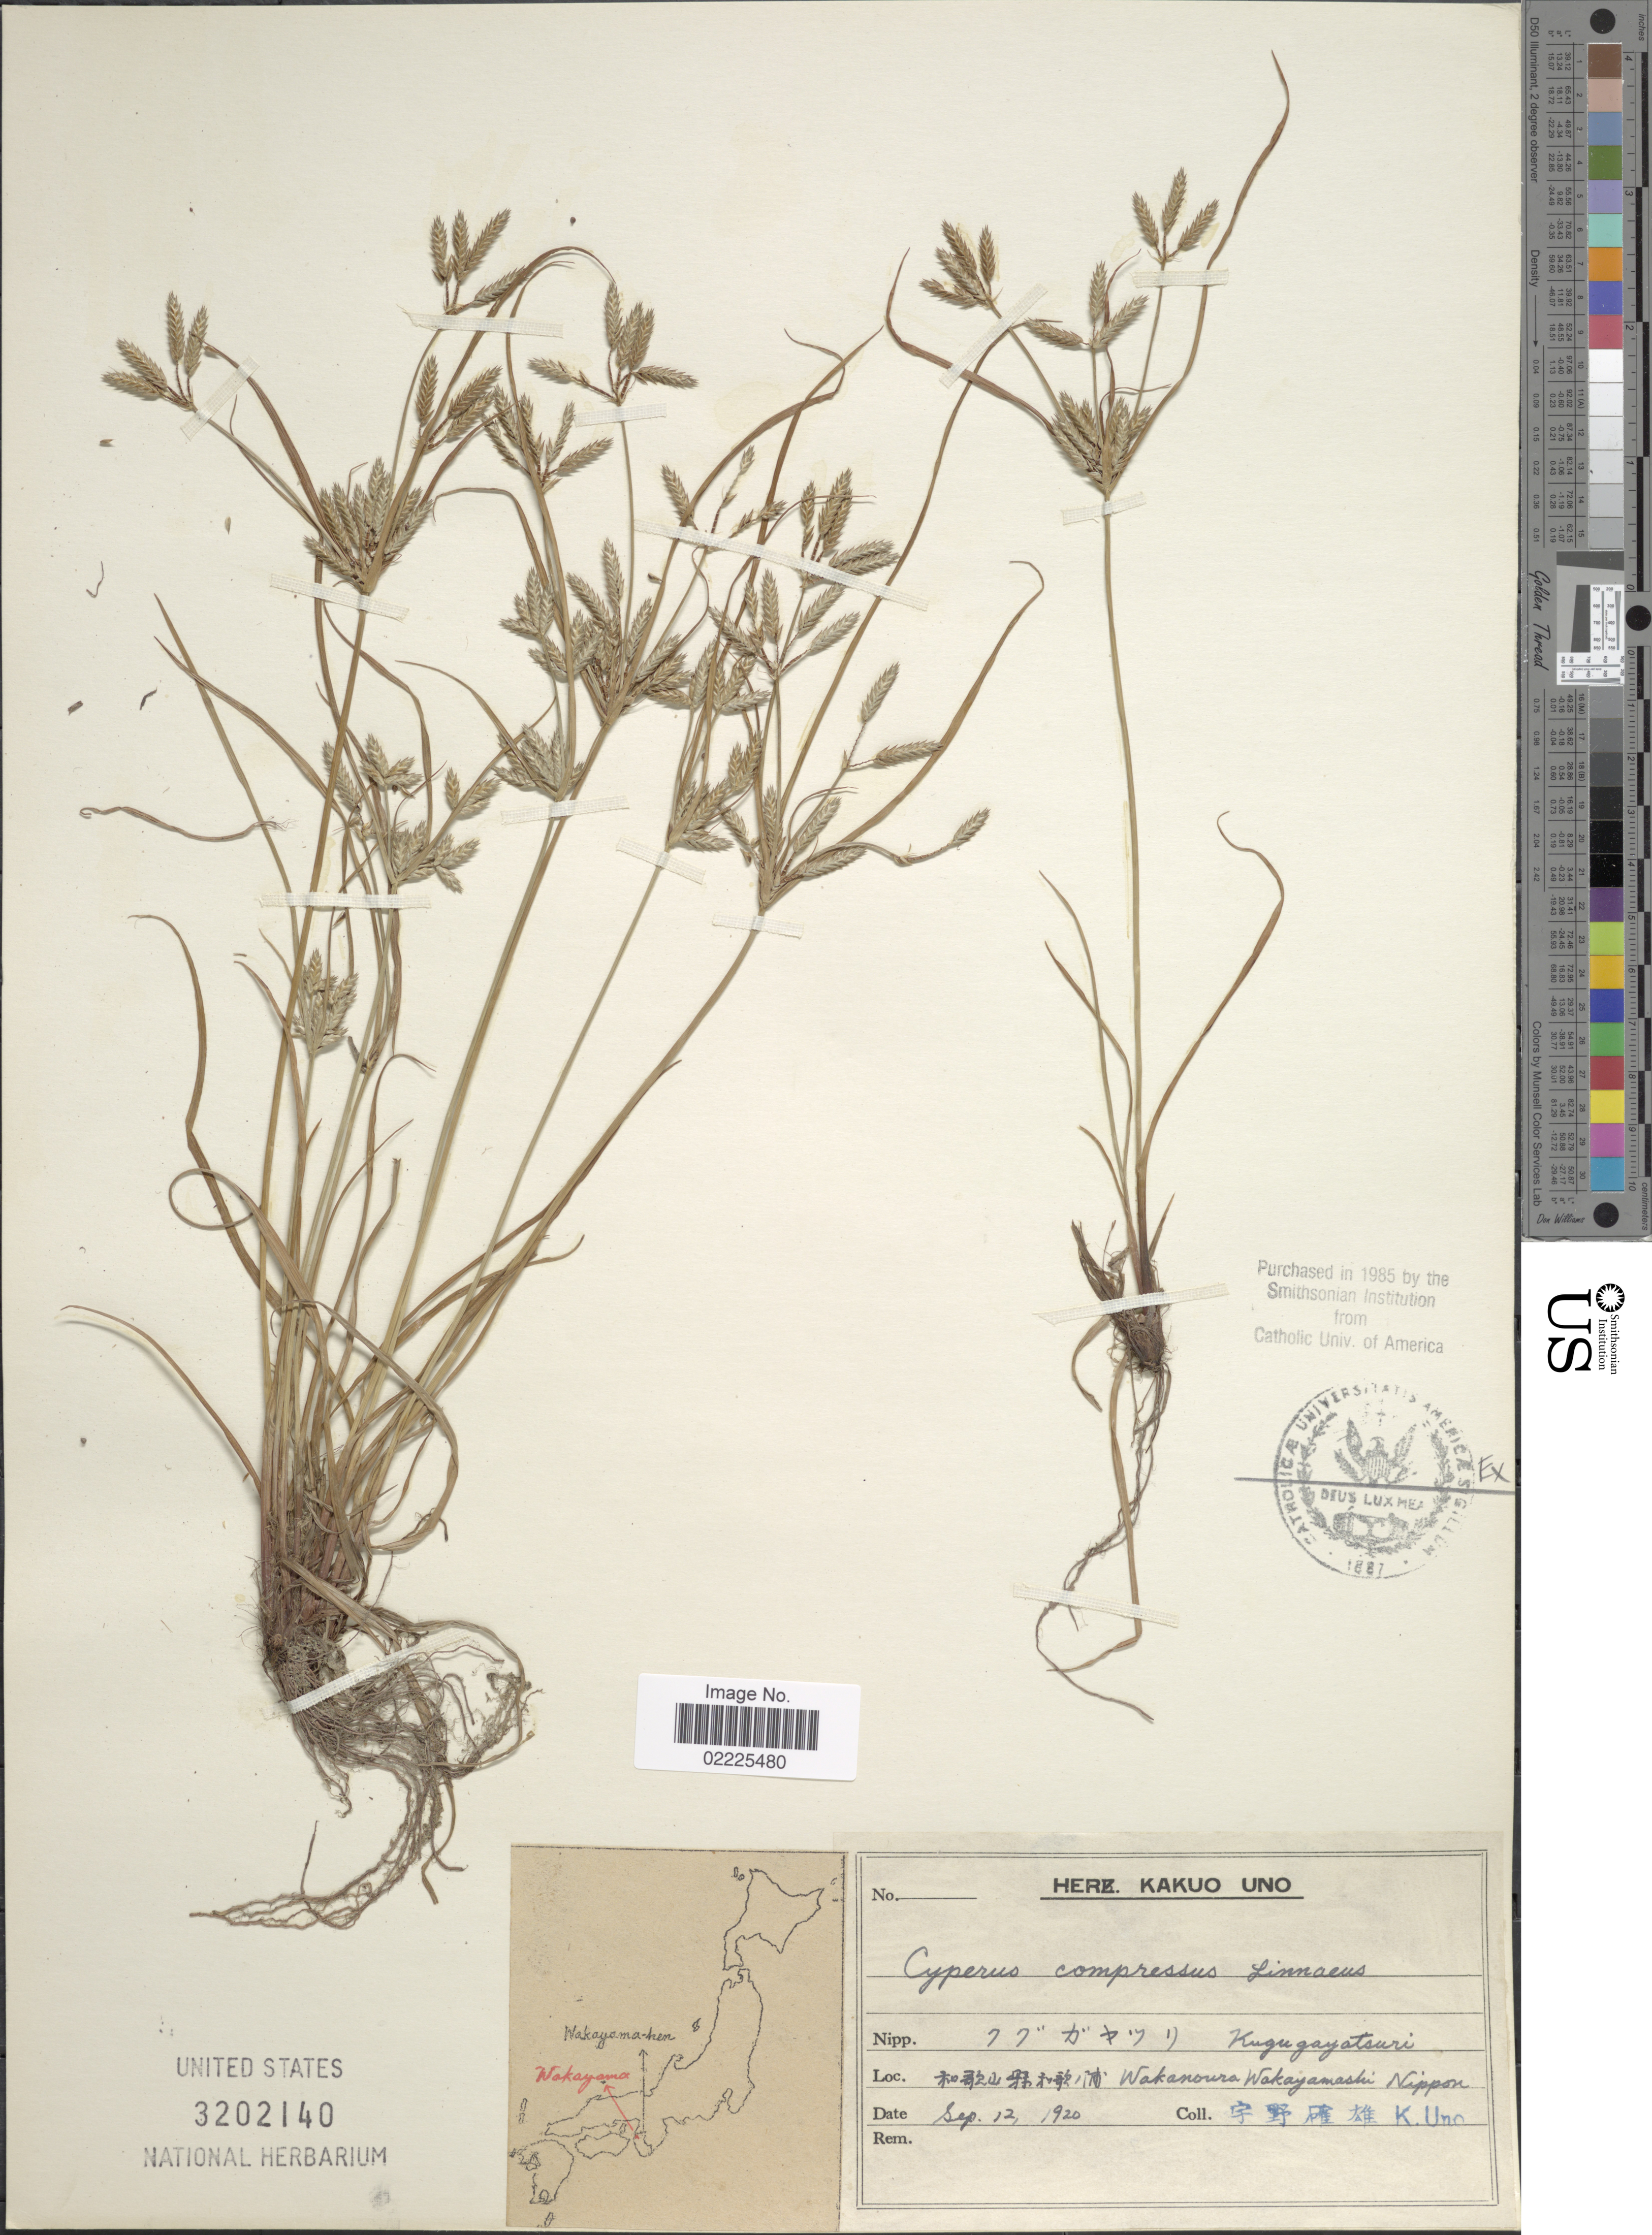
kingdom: Plantae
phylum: Tracheophyta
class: Liliopsida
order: Poales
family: Cyperaceae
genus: Cyperus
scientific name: Cyperus compressus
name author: L.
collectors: K. Uno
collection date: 1920-09-12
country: Japan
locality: Wakanoura, Wakayamashi, Nippon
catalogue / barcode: US 3202140